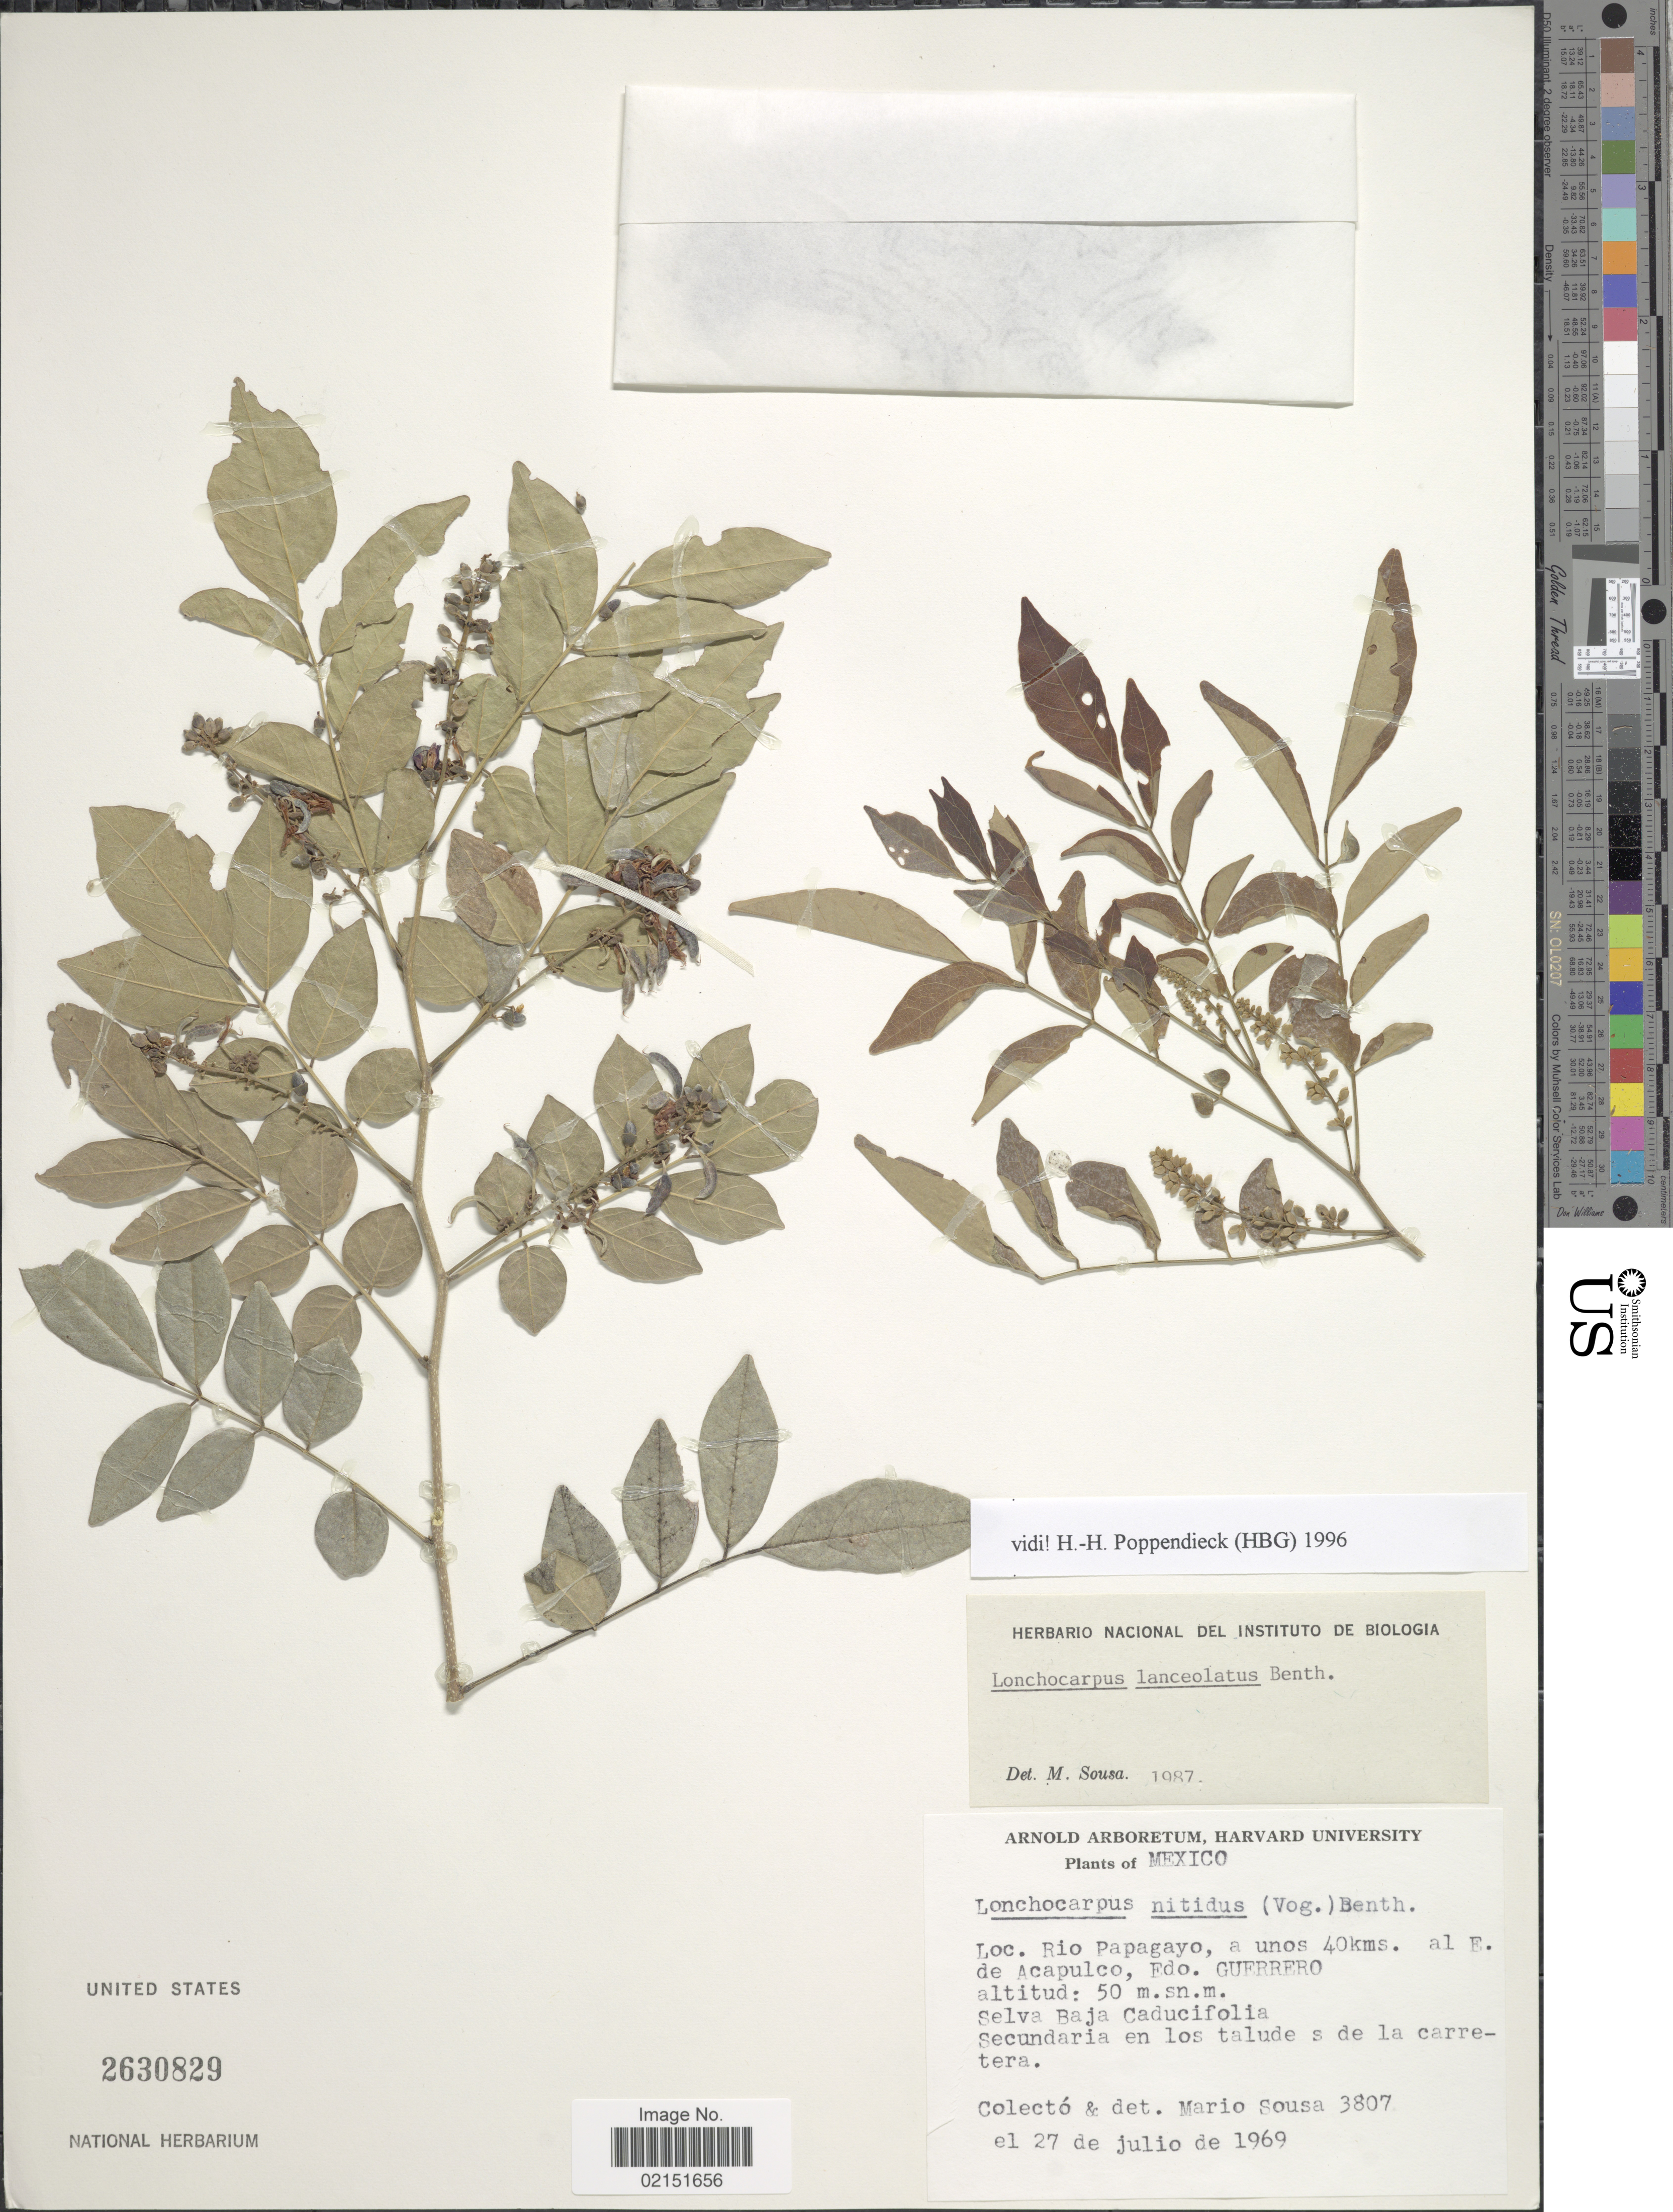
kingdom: Plantae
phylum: Tracheophyta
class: Magnoliopsida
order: Fabales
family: Fabaceae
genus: Lonchocarpus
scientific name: Lonchocarpus lanceolatus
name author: Benth.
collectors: M. Sousa S.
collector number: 3807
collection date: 1969-07-27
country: Mexico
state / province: Guerrero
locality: Rio Papagayo, a unos 40kms. al E. de Acapulco, Edo. Guerrero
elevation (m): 50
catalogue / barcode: US 2630829